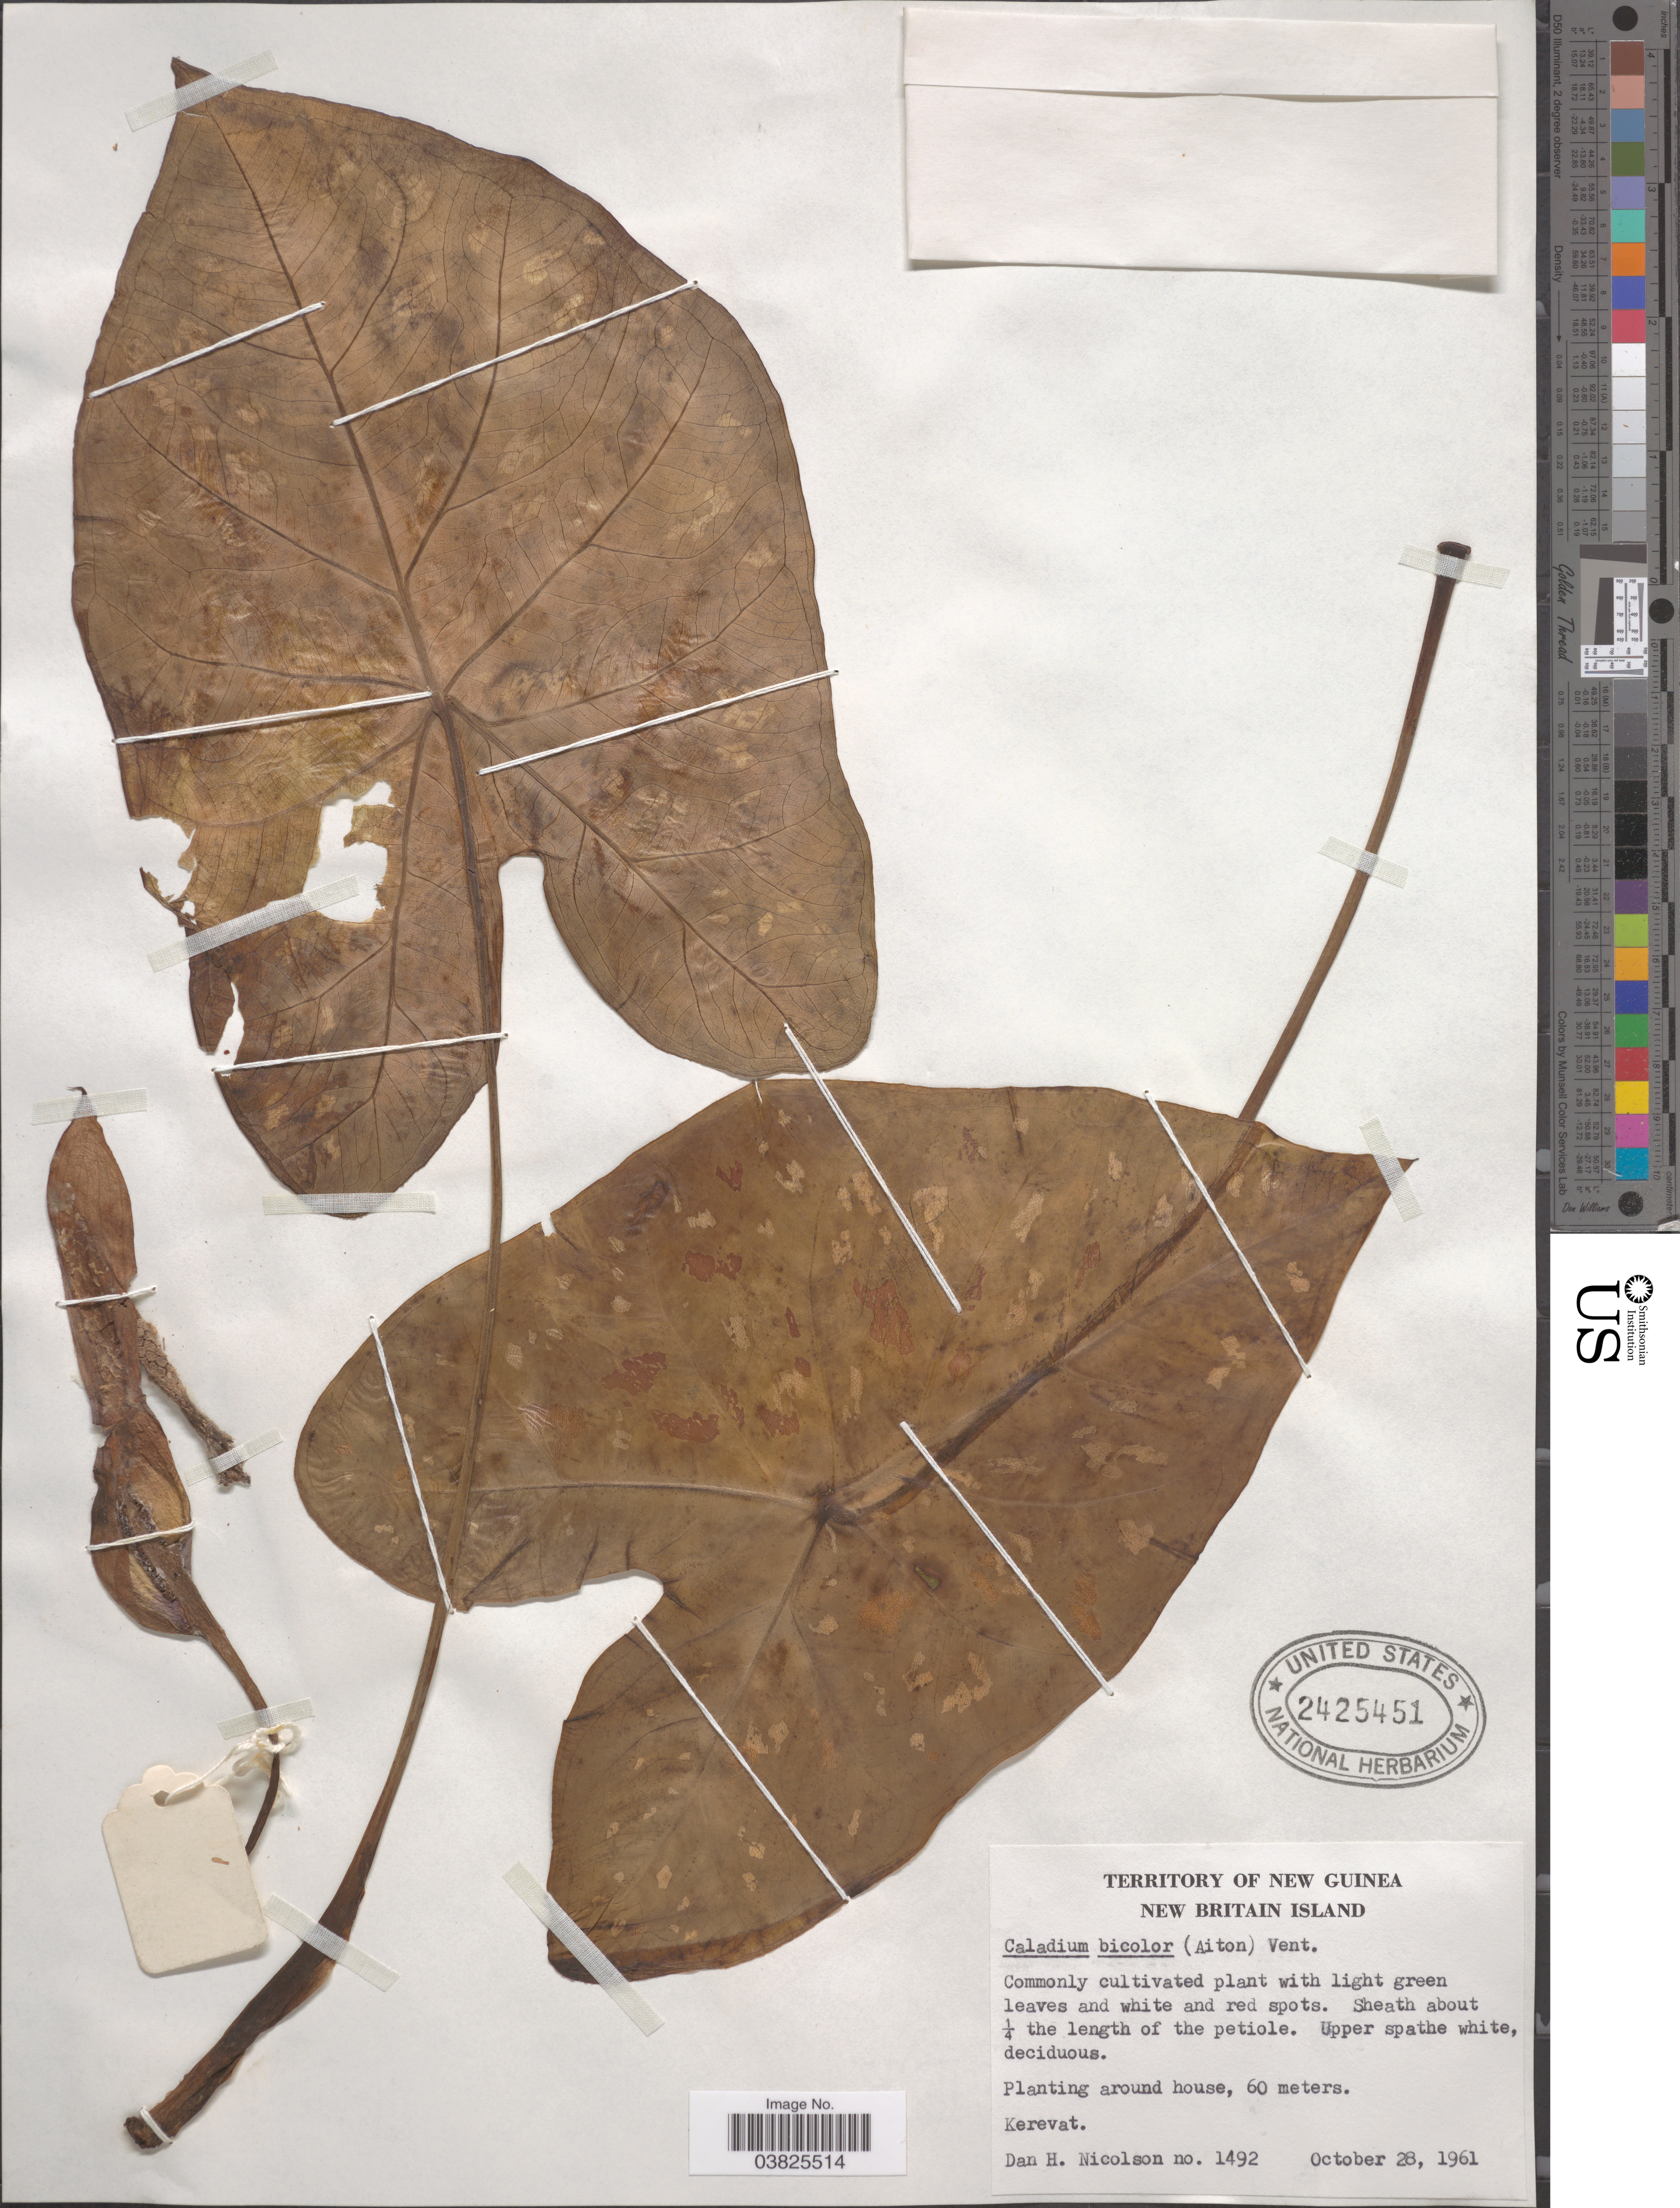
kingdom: Plantae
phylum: Tracheophyta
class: Liliopsida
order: Alismatales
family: Araceae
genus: Caladium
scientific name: Caladium bicolor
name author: (Aiton) Vent.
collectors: D. H. Nicolson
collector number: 1492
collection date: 1961-10-28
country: Papua New Guinea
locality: Territory of New Guinea. New Britain Island. Around house. Kerevat.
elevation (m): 60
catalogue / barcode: US 2425451